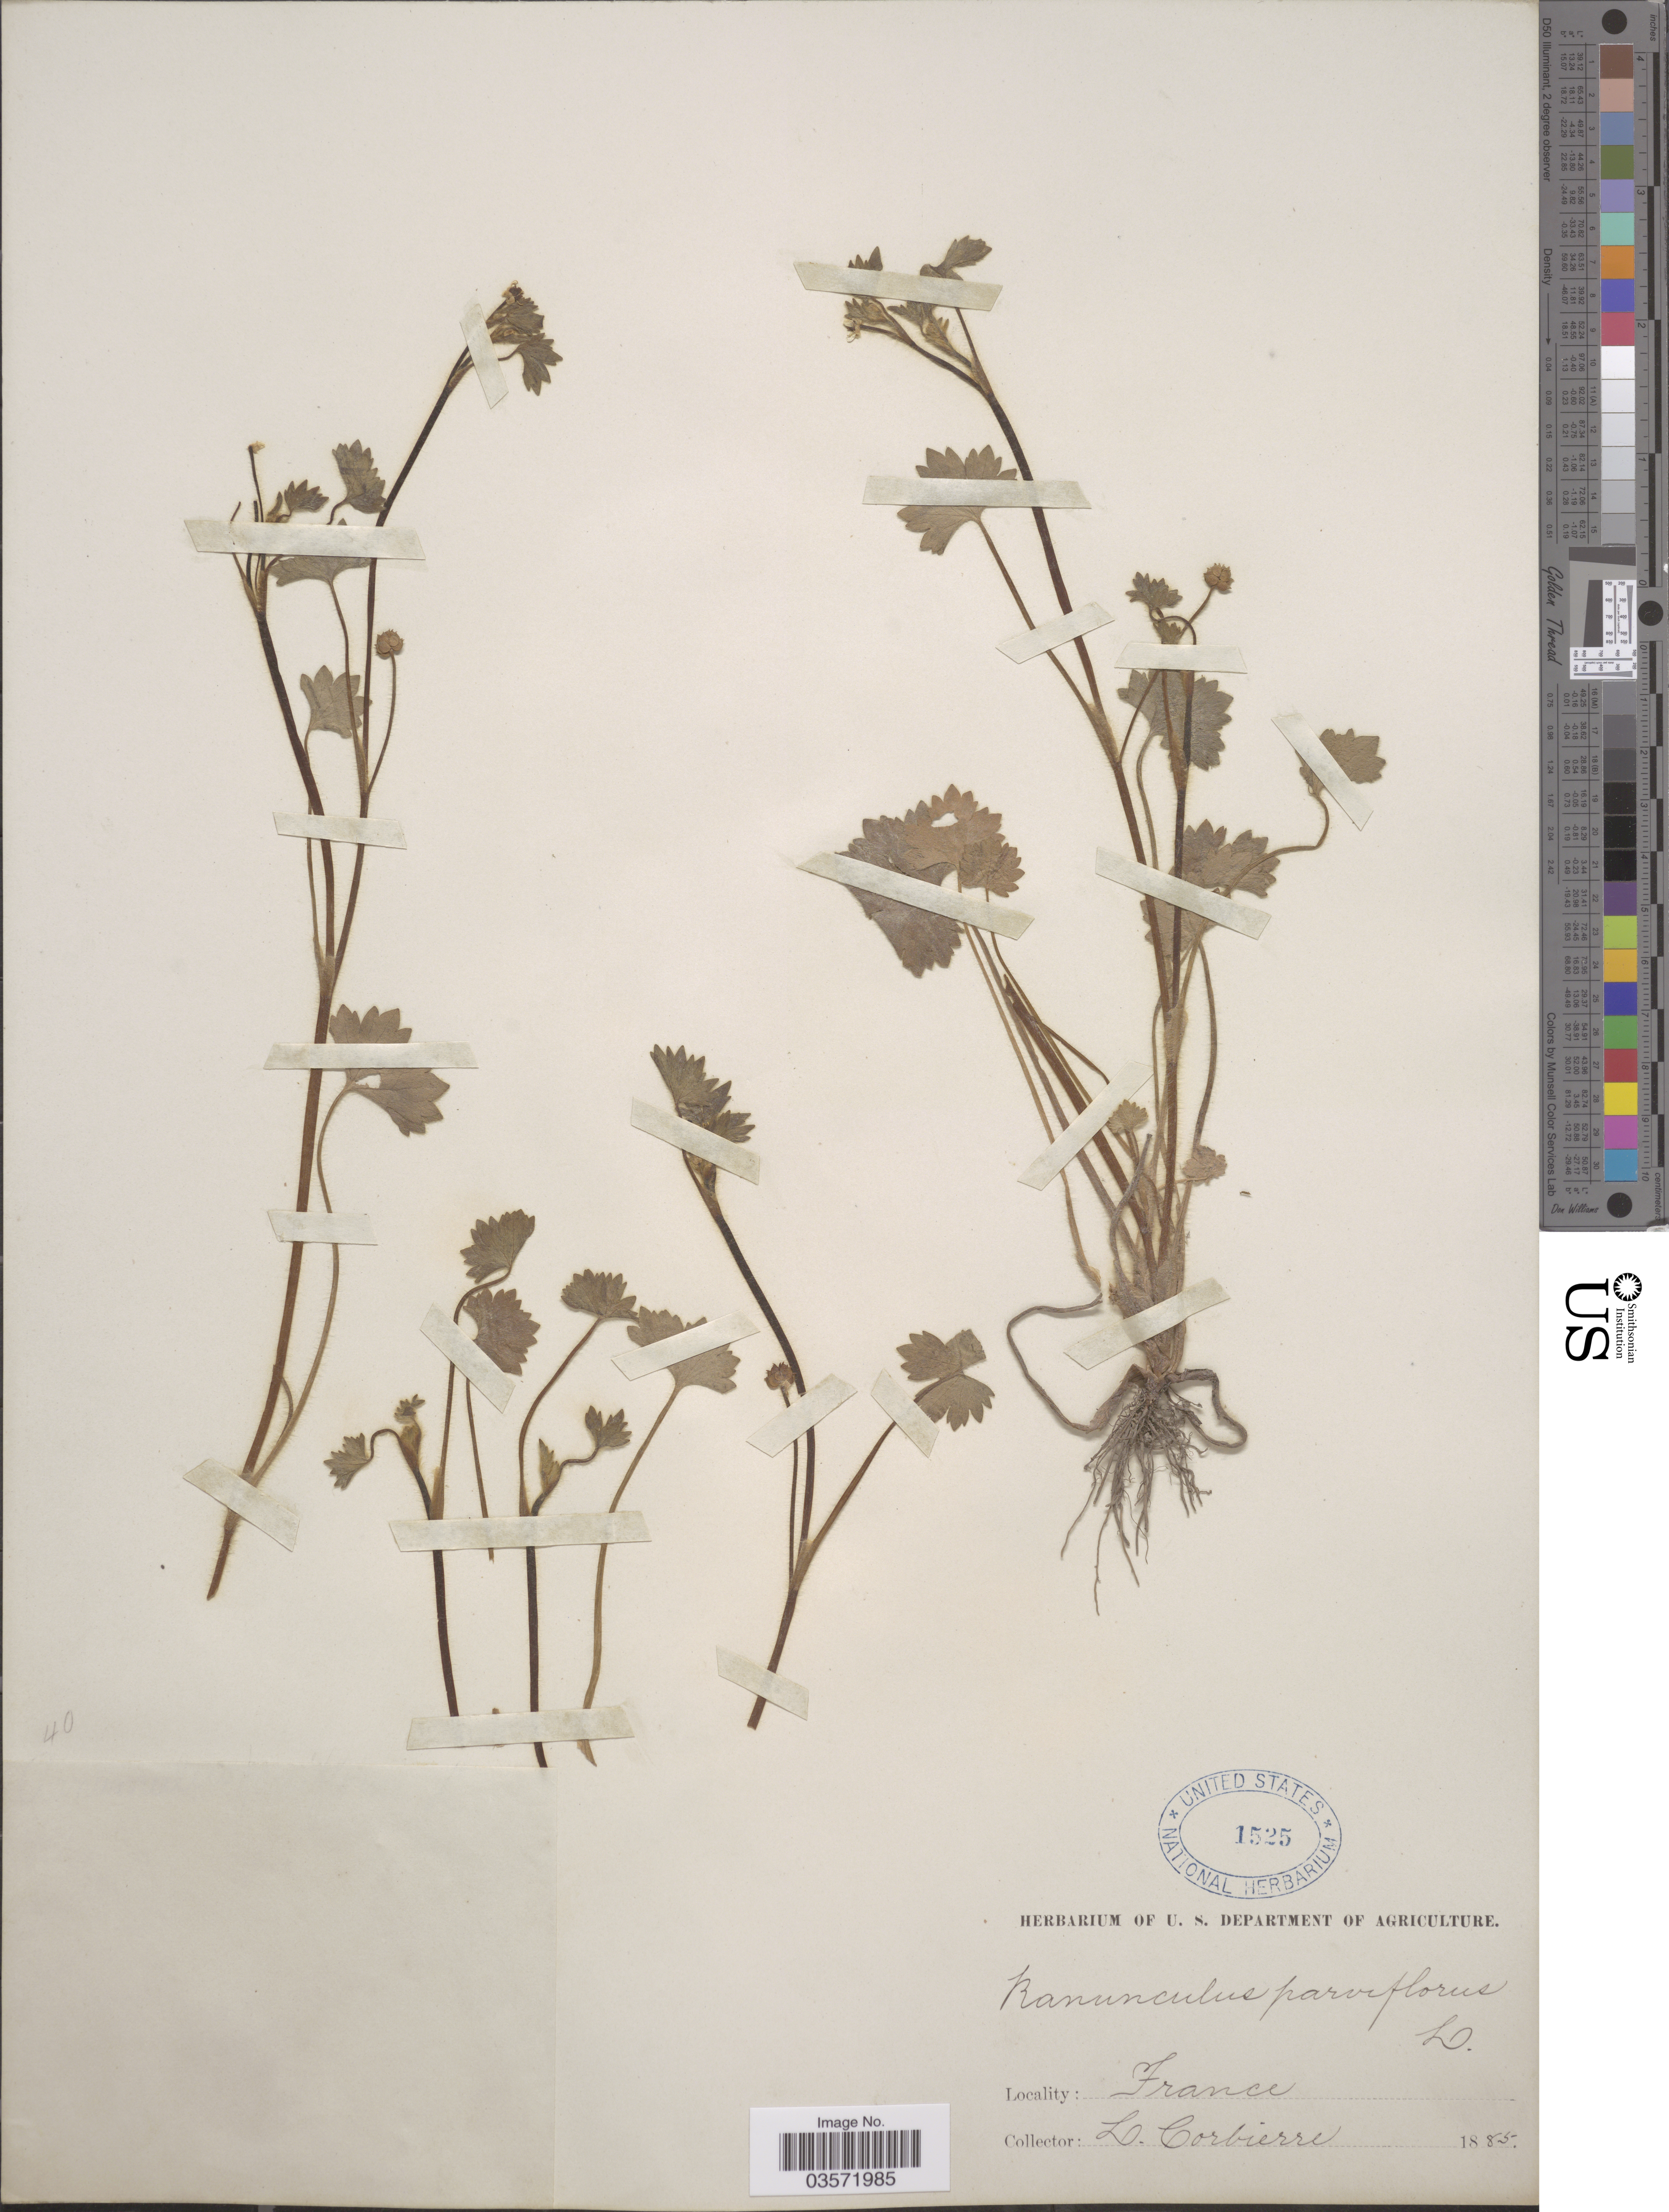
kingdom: Plantae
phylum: Tracheophyta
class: Magnoliopsida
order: Ranunculales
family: Ranunculaceae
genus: Ranunculus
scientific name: Ranunculus parviflorus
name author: L.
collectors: L. Corbierre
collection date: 1885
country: France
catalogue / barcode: US 1525